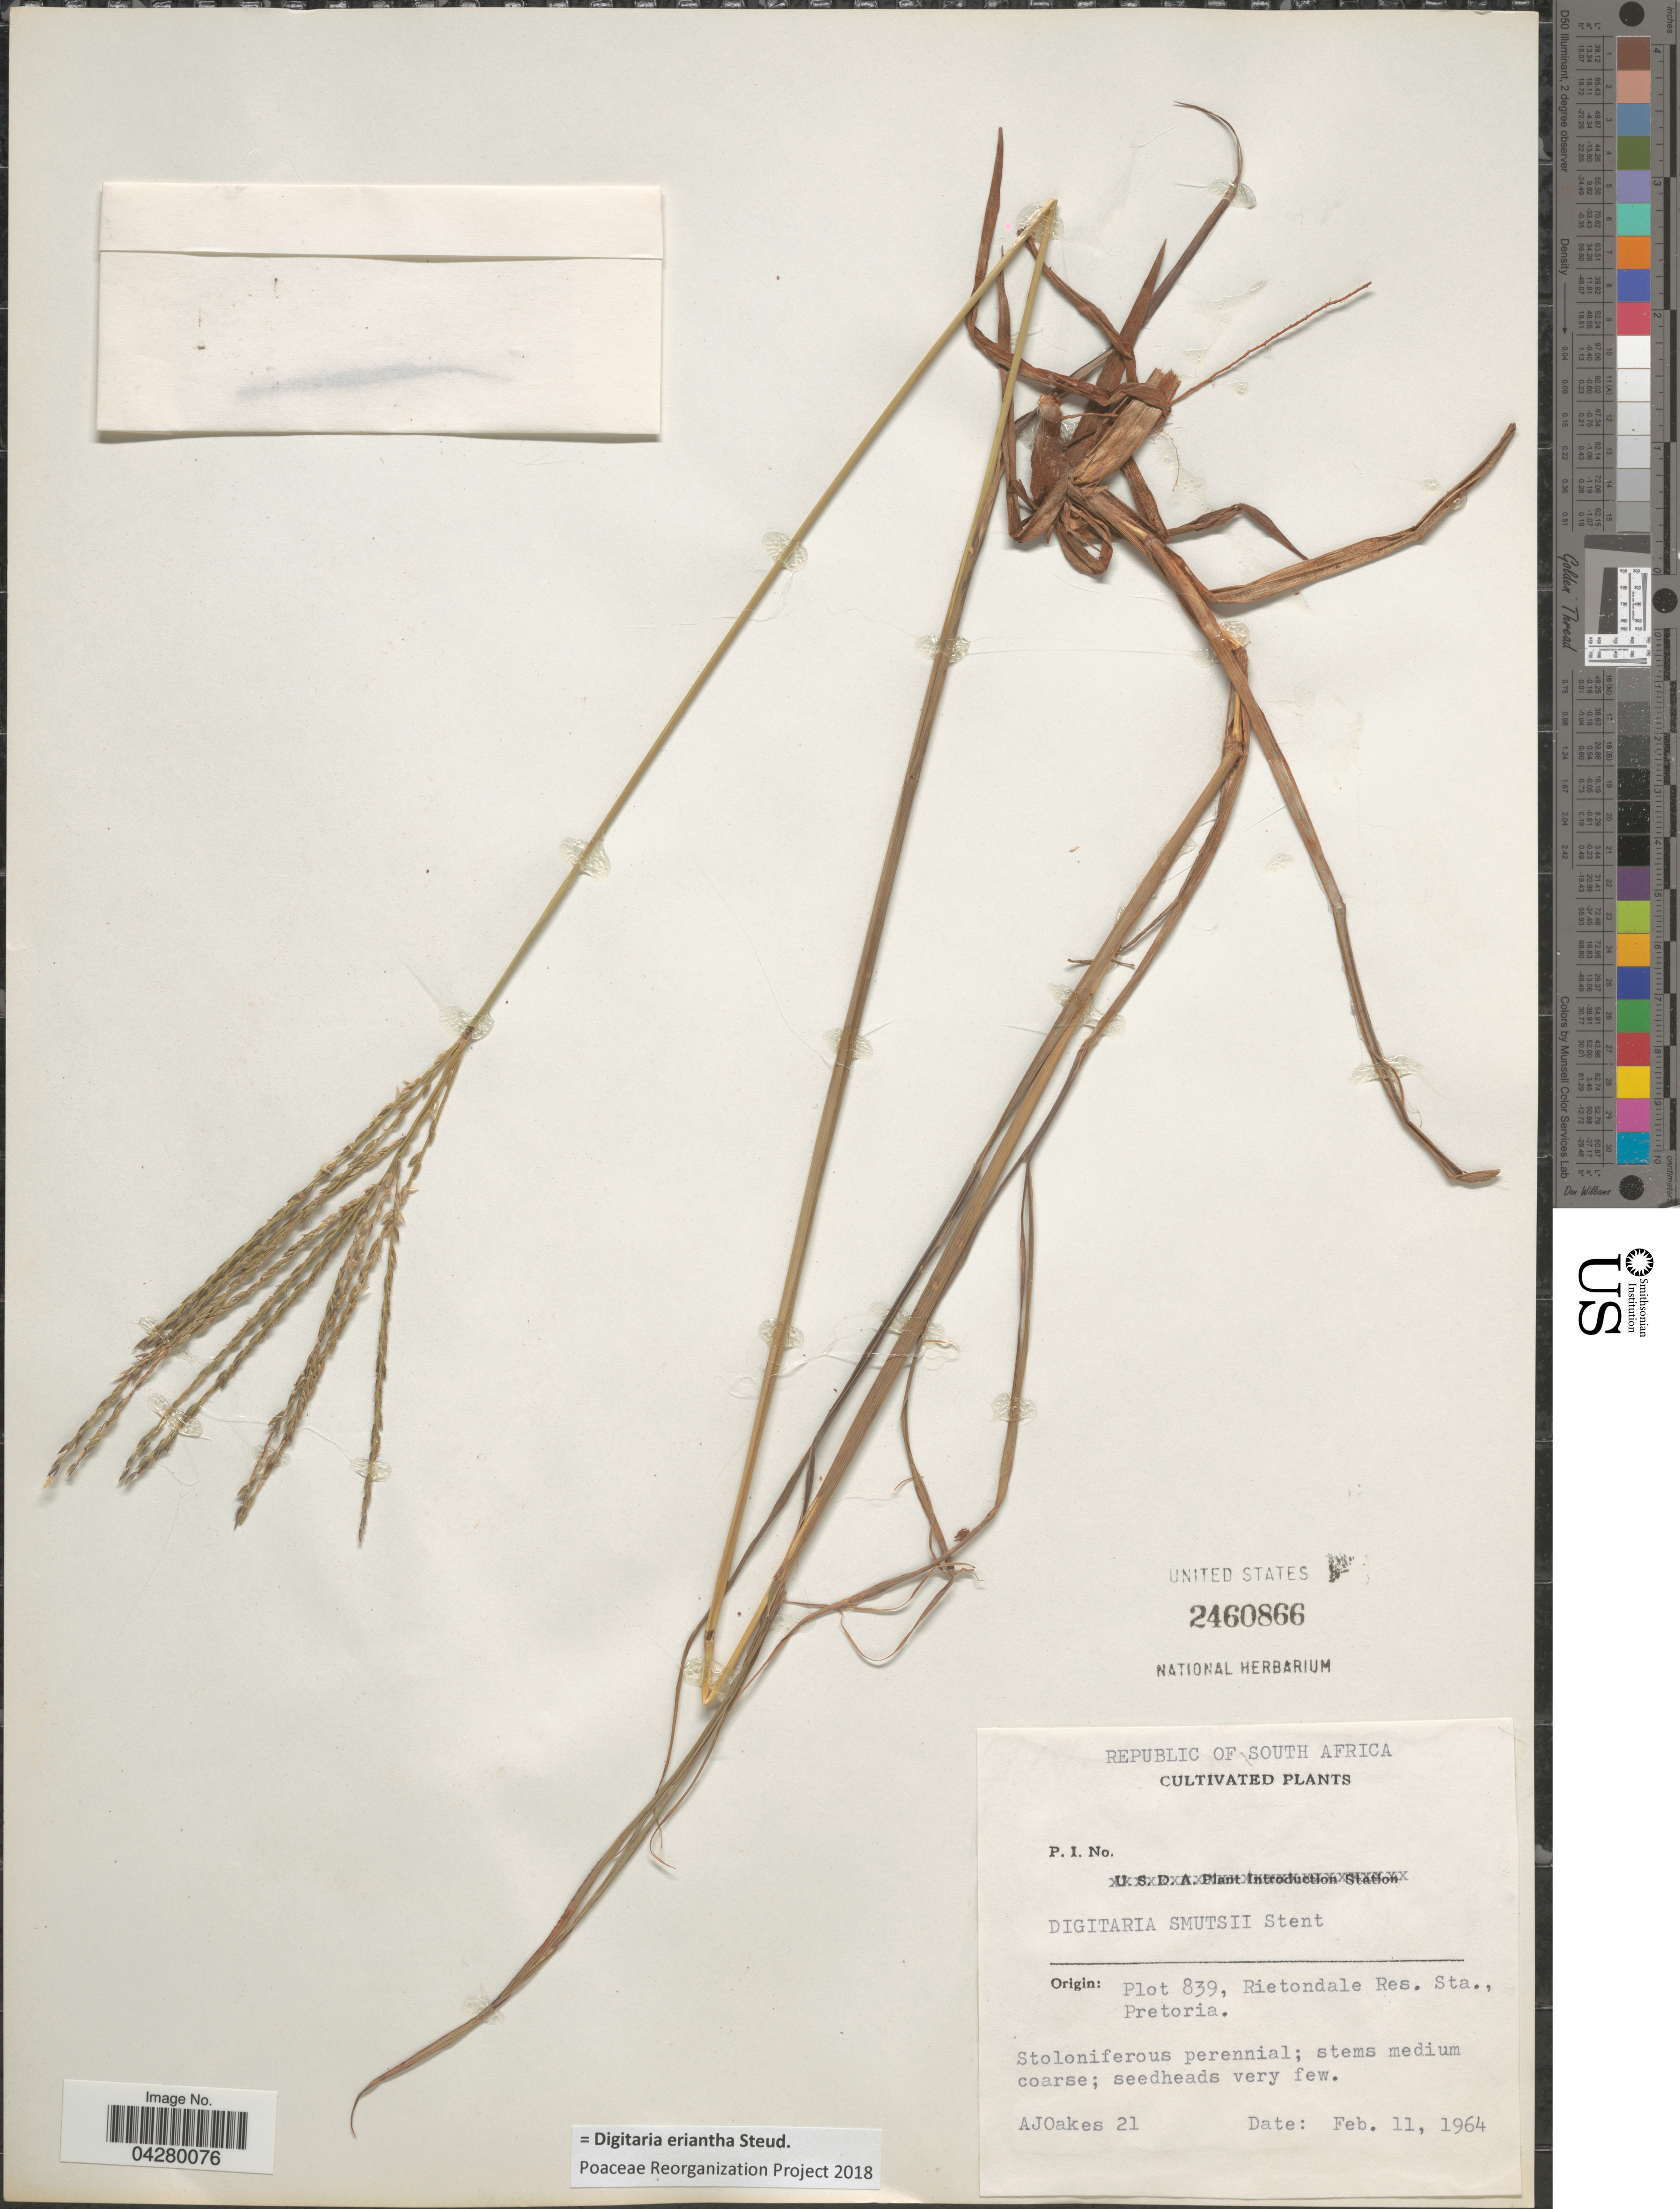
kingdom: Plantae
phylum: Tracheophyta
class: Liliopsida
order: Poales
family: Poaceae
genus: Digitaria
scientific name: Digitaria eriantha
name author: Steud.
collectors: A. Oakes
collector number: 21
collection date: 1964-02-11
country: South Africa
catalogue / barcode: US 2460866